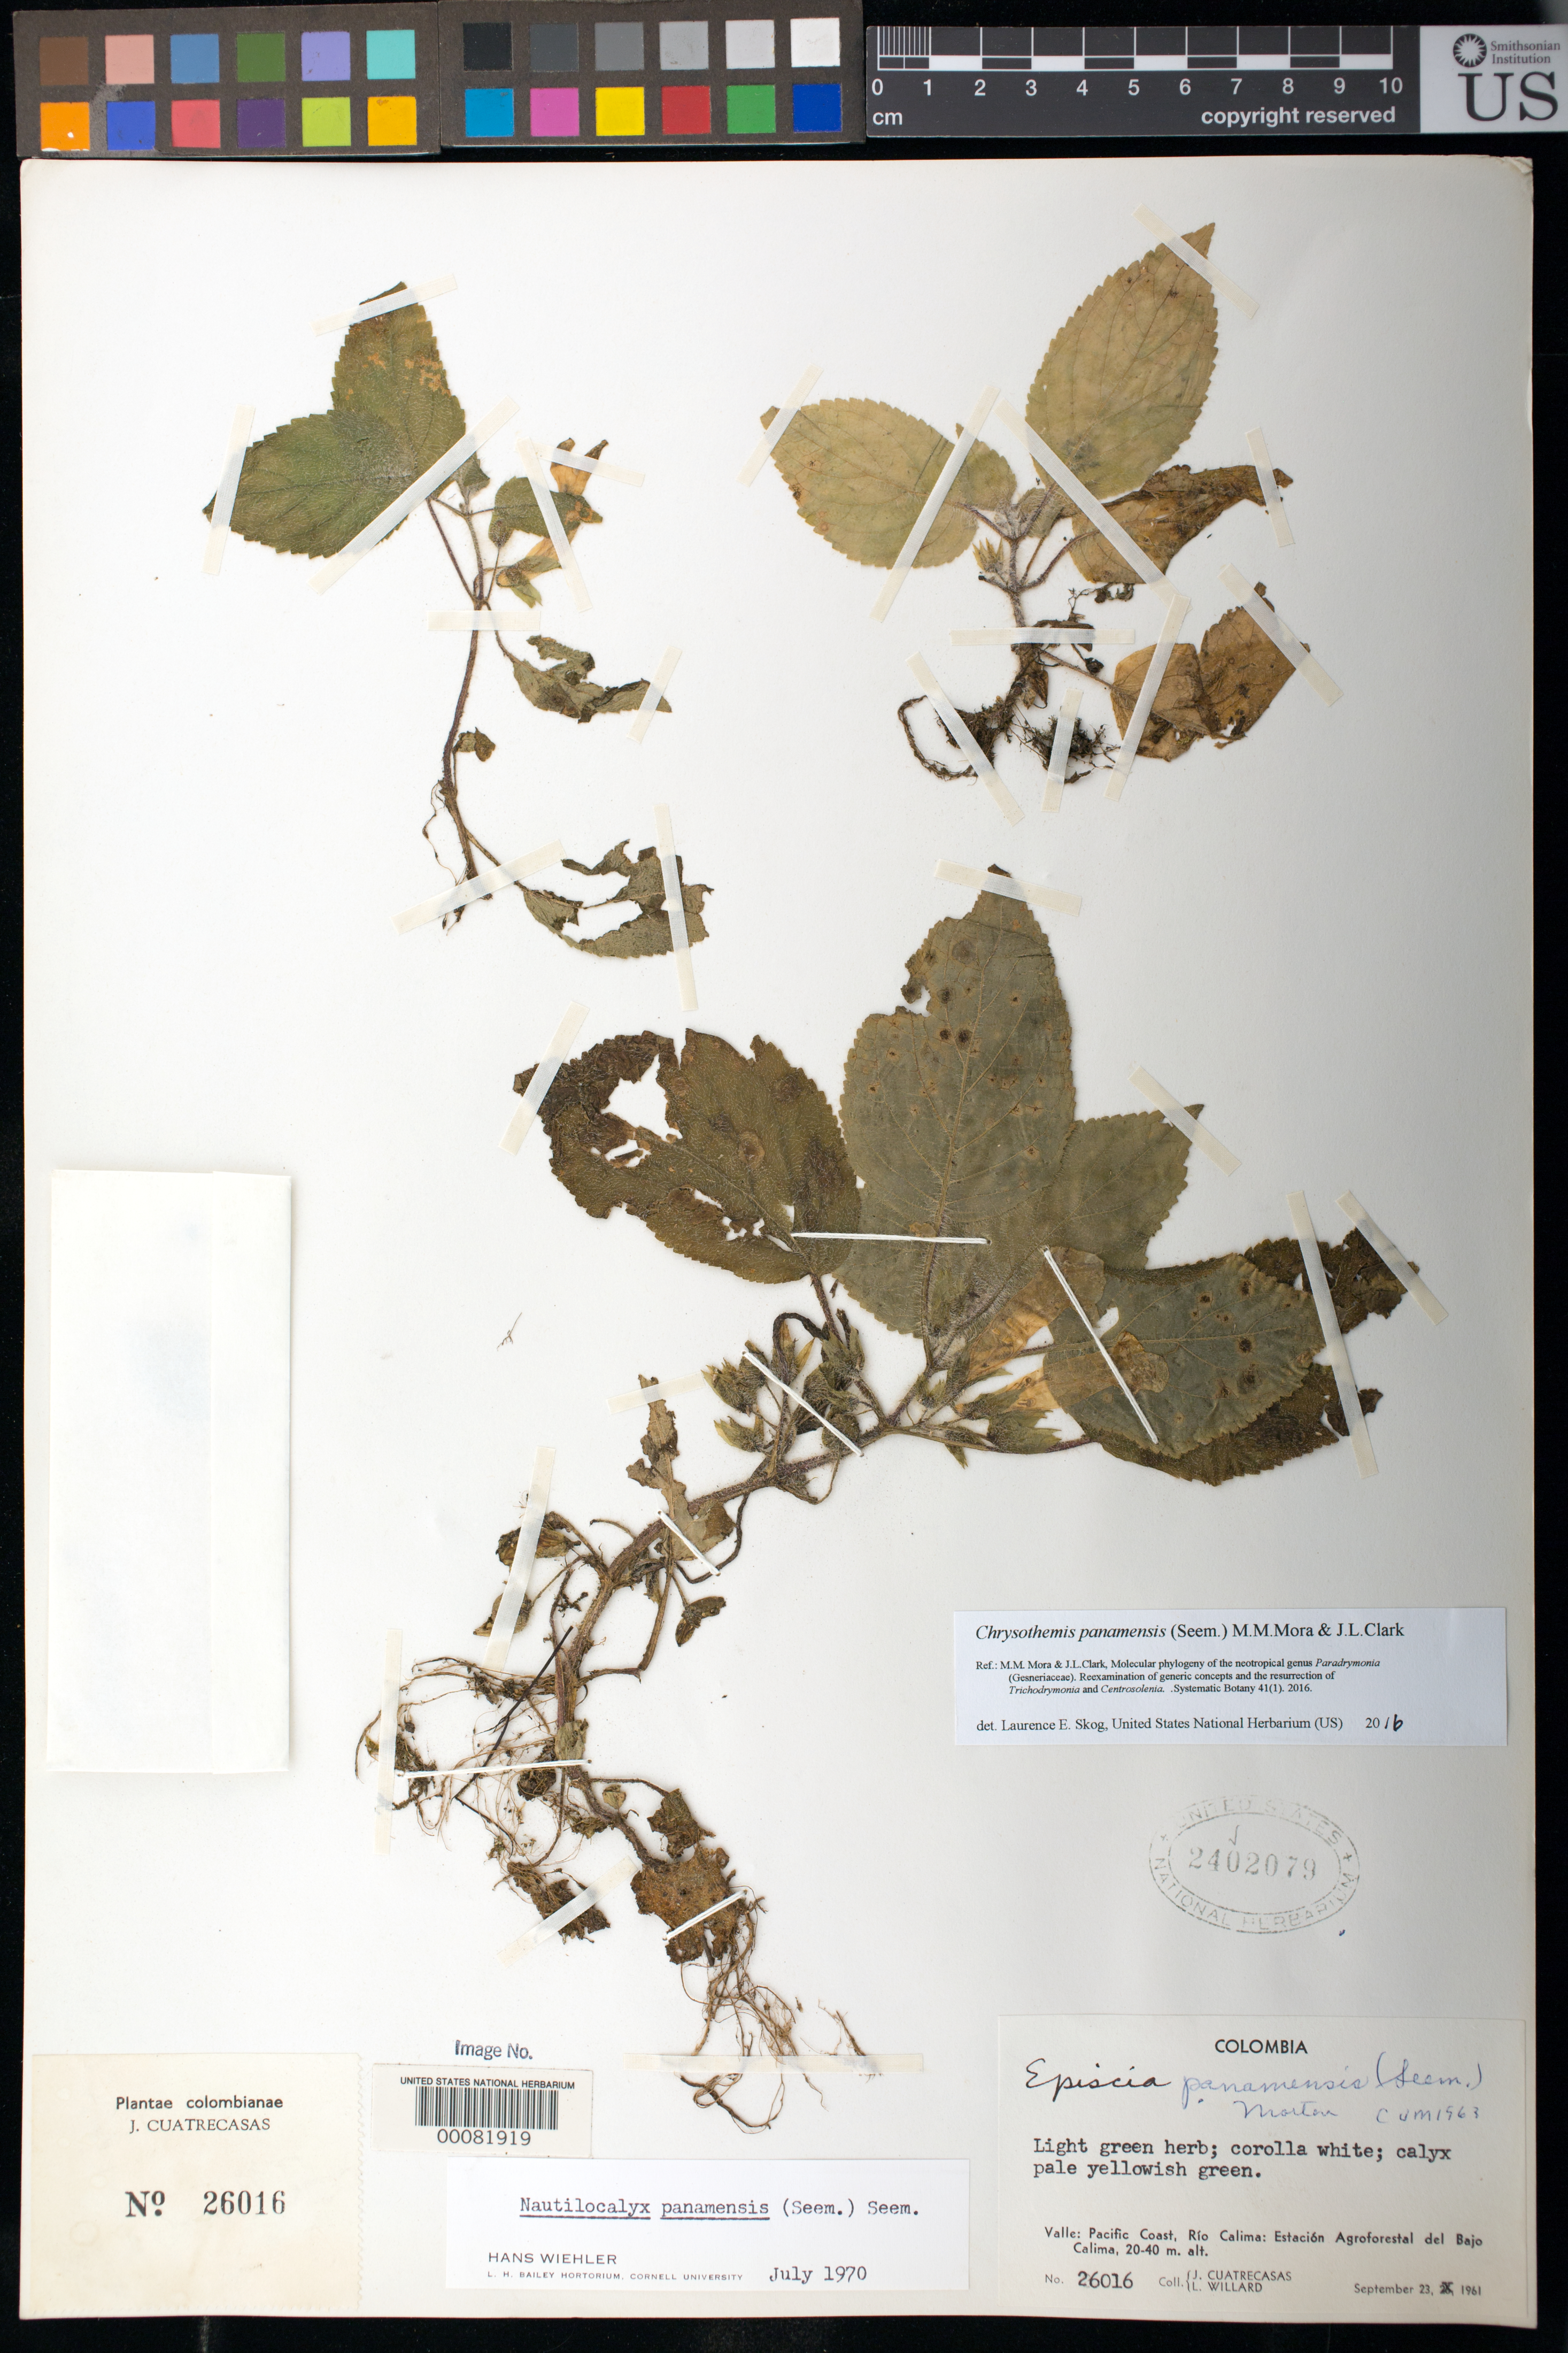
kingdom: Plantae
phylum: Tracheophyta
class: Magnoliopsida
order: Lamiales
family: Gesneriaceae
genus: Chrysothemis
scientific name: Chrysothemis panamensis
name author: (Seem.) M.M. Mora & J.L. Clark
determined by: Skog, Laurence E.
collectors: J. Cuatrecasas & L. Willard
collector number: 26016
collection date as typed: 23 Sep 1961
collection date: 1961-09-23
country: Colombia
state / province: Valle del Cauca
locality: Pacific coast, Rio Calima, Estacion Agroforestal del Bajo Calima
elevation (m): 20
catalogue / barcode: US 2402079